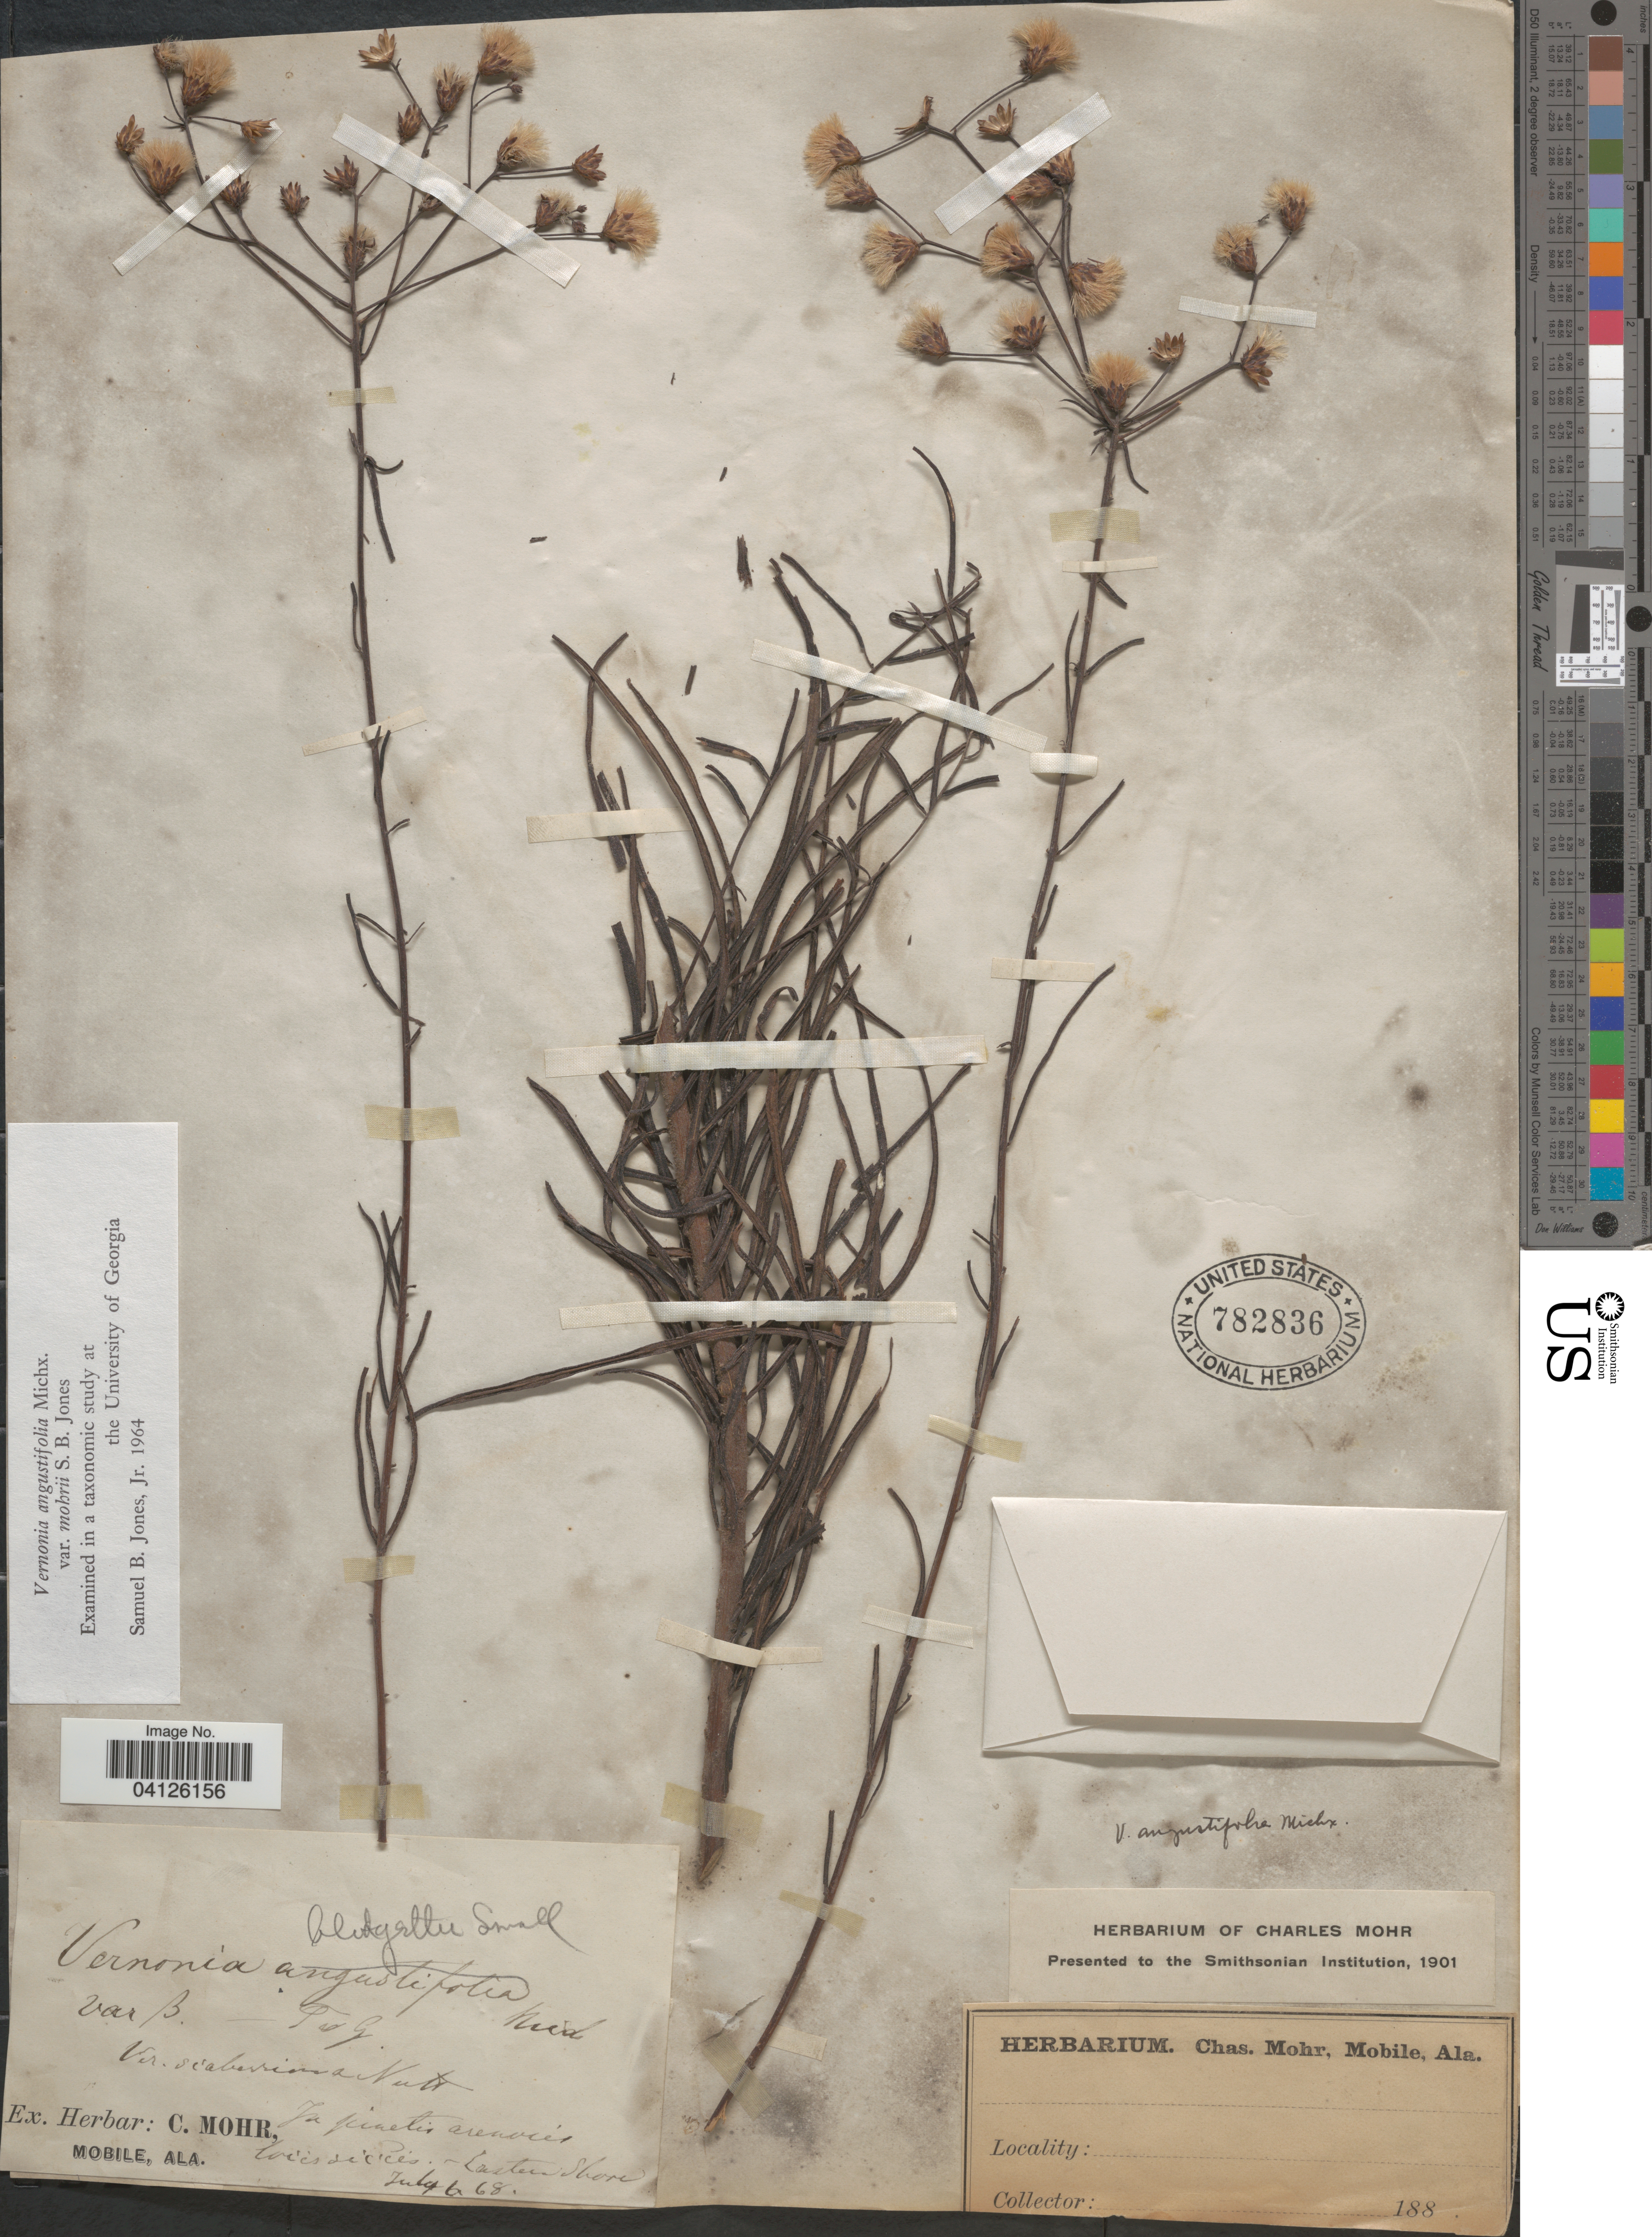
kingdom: Plantae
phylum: Tracheophyta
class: Magnoliopsida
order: Asterales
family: Asteraceae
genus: Vernonia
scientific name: Vernonia angustifolia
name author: Michx.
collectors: Mohr, C. T. (herbarium)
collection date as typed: Transcribed d/m/y: 6/7/68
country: United States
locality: Eastern shore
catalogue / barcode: US 782836